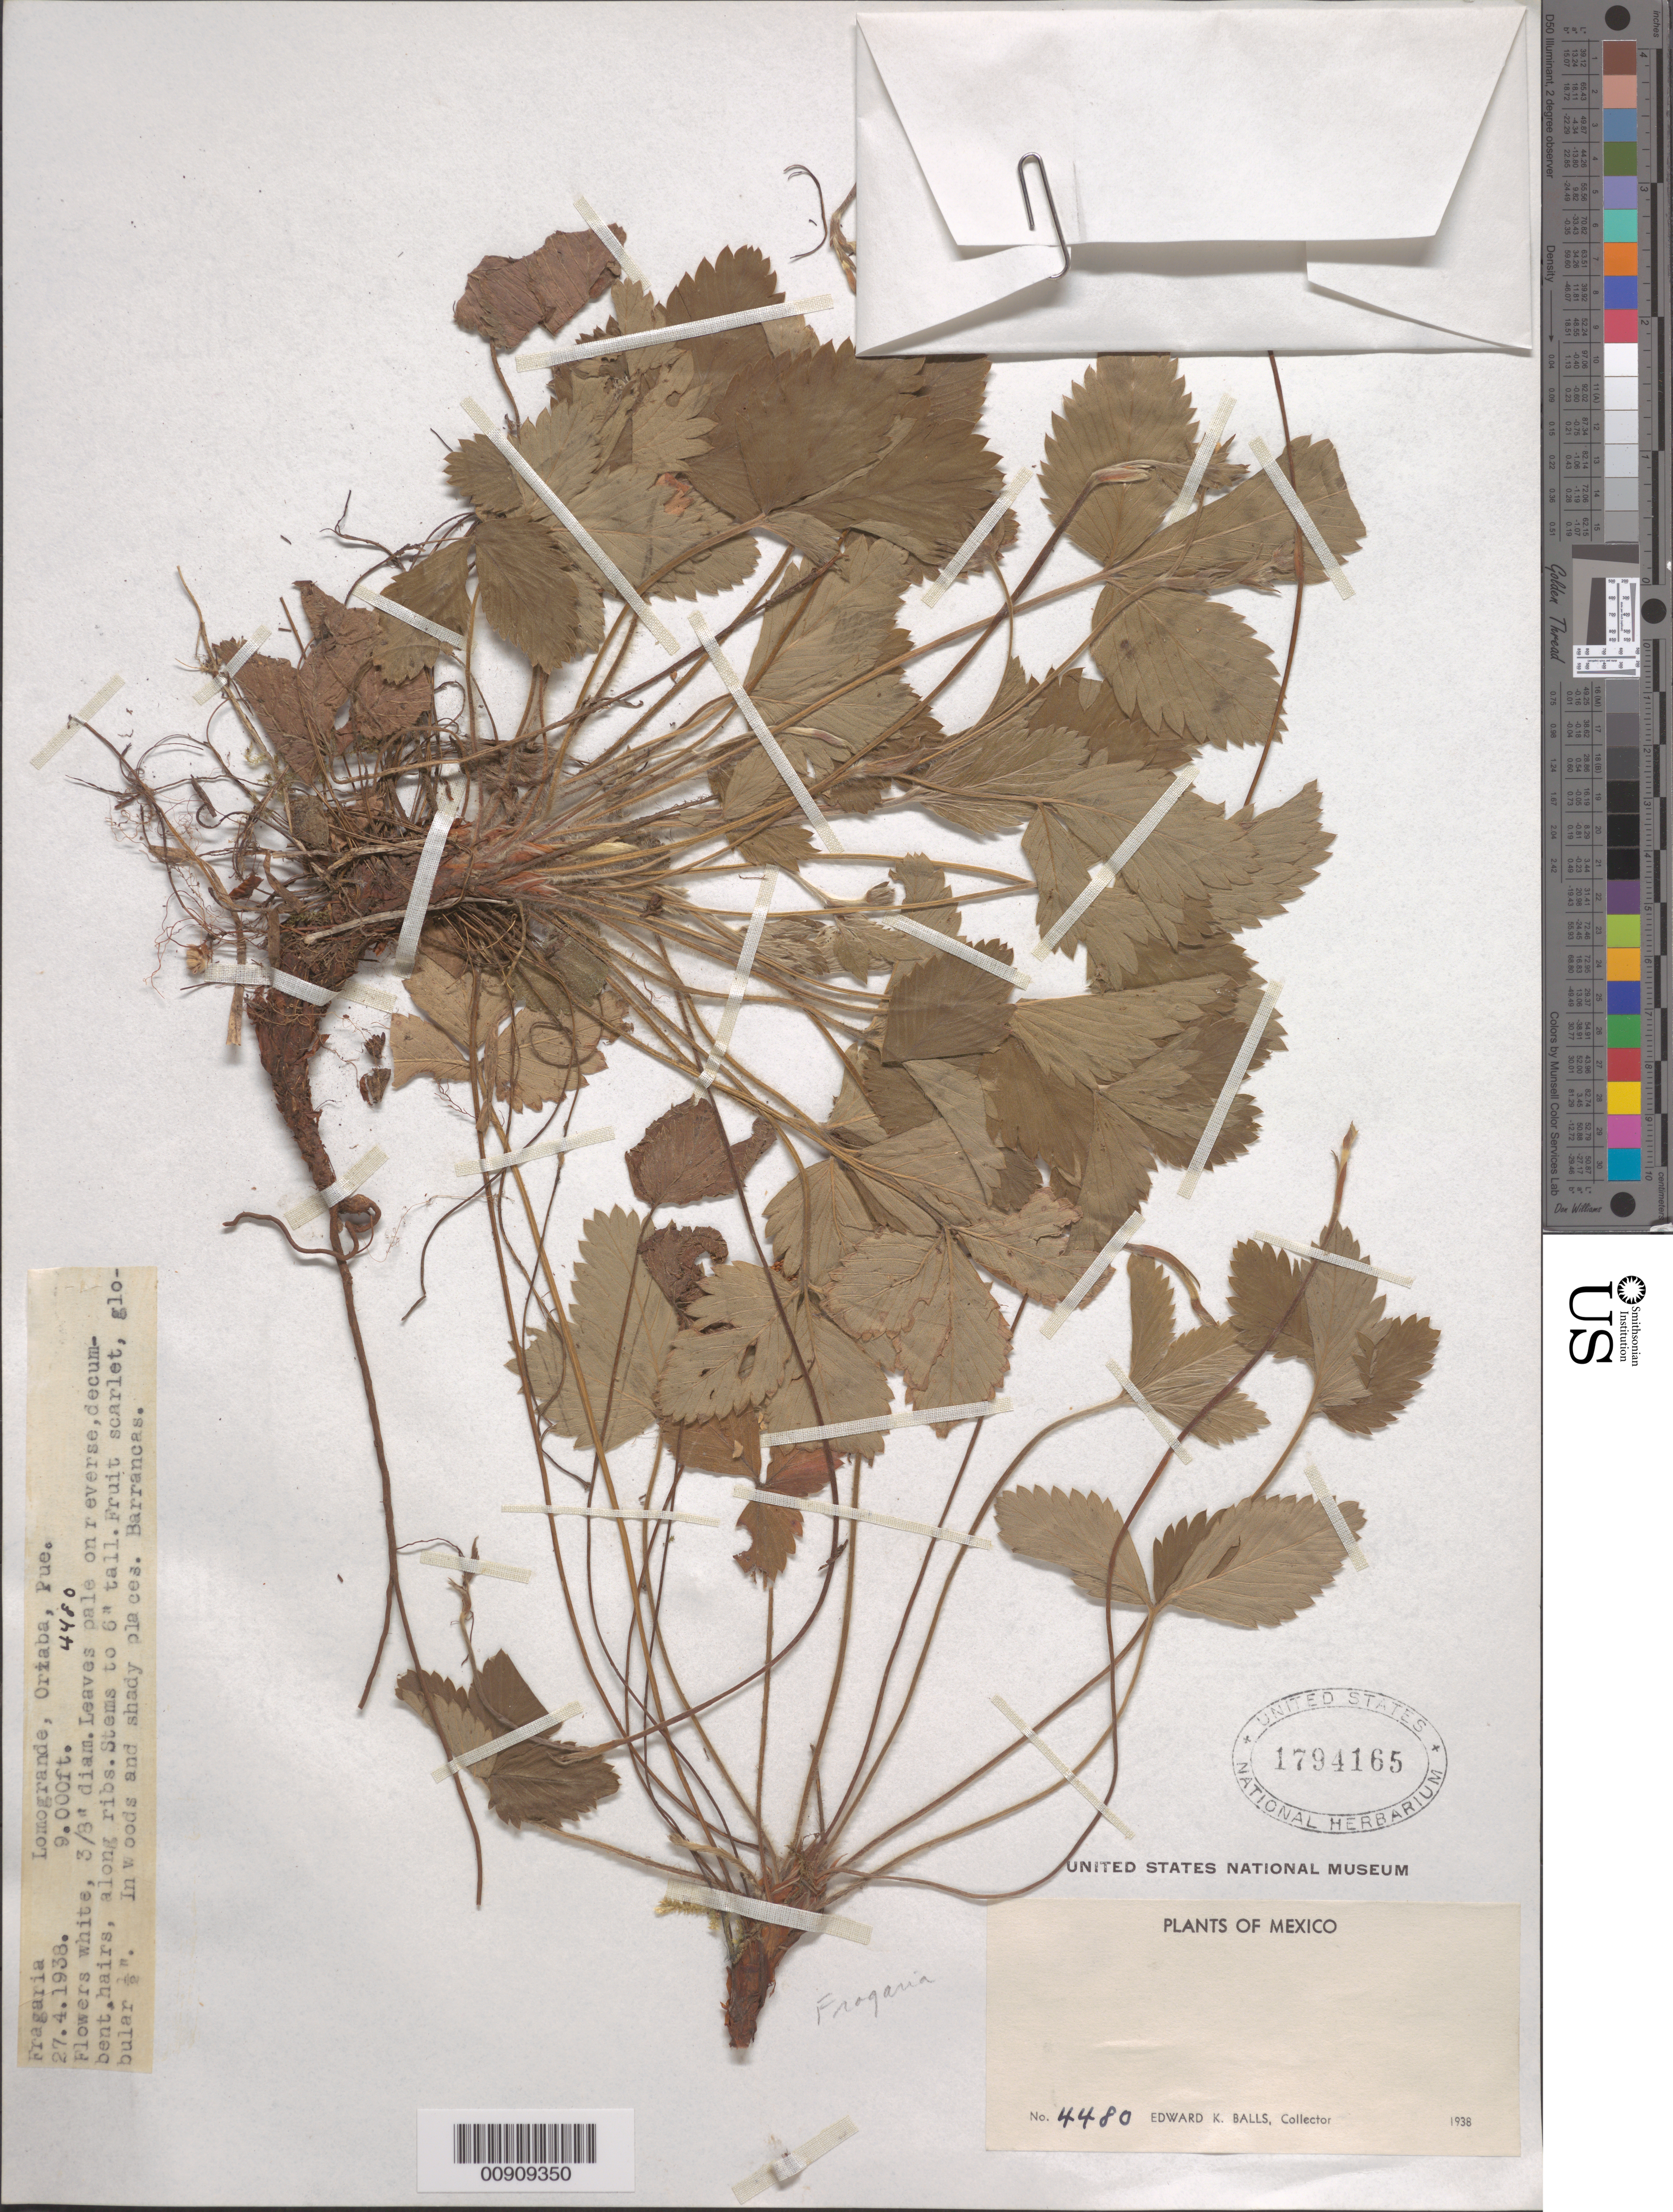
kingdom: Plantae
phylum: Tracheophyta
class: Magnoliopsida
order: Rosales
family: Rosaceae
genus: Fragaria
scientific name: Fragaria sp.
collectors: E. K. Balls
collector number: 4480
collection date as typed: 27 Apr 1938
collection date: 1938-04-27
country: Mexico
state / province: Puebla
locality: Loma Grande, Orizaba.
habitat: In woods and shady places. Barrancas.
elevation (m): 2743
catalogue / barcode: US 1794165